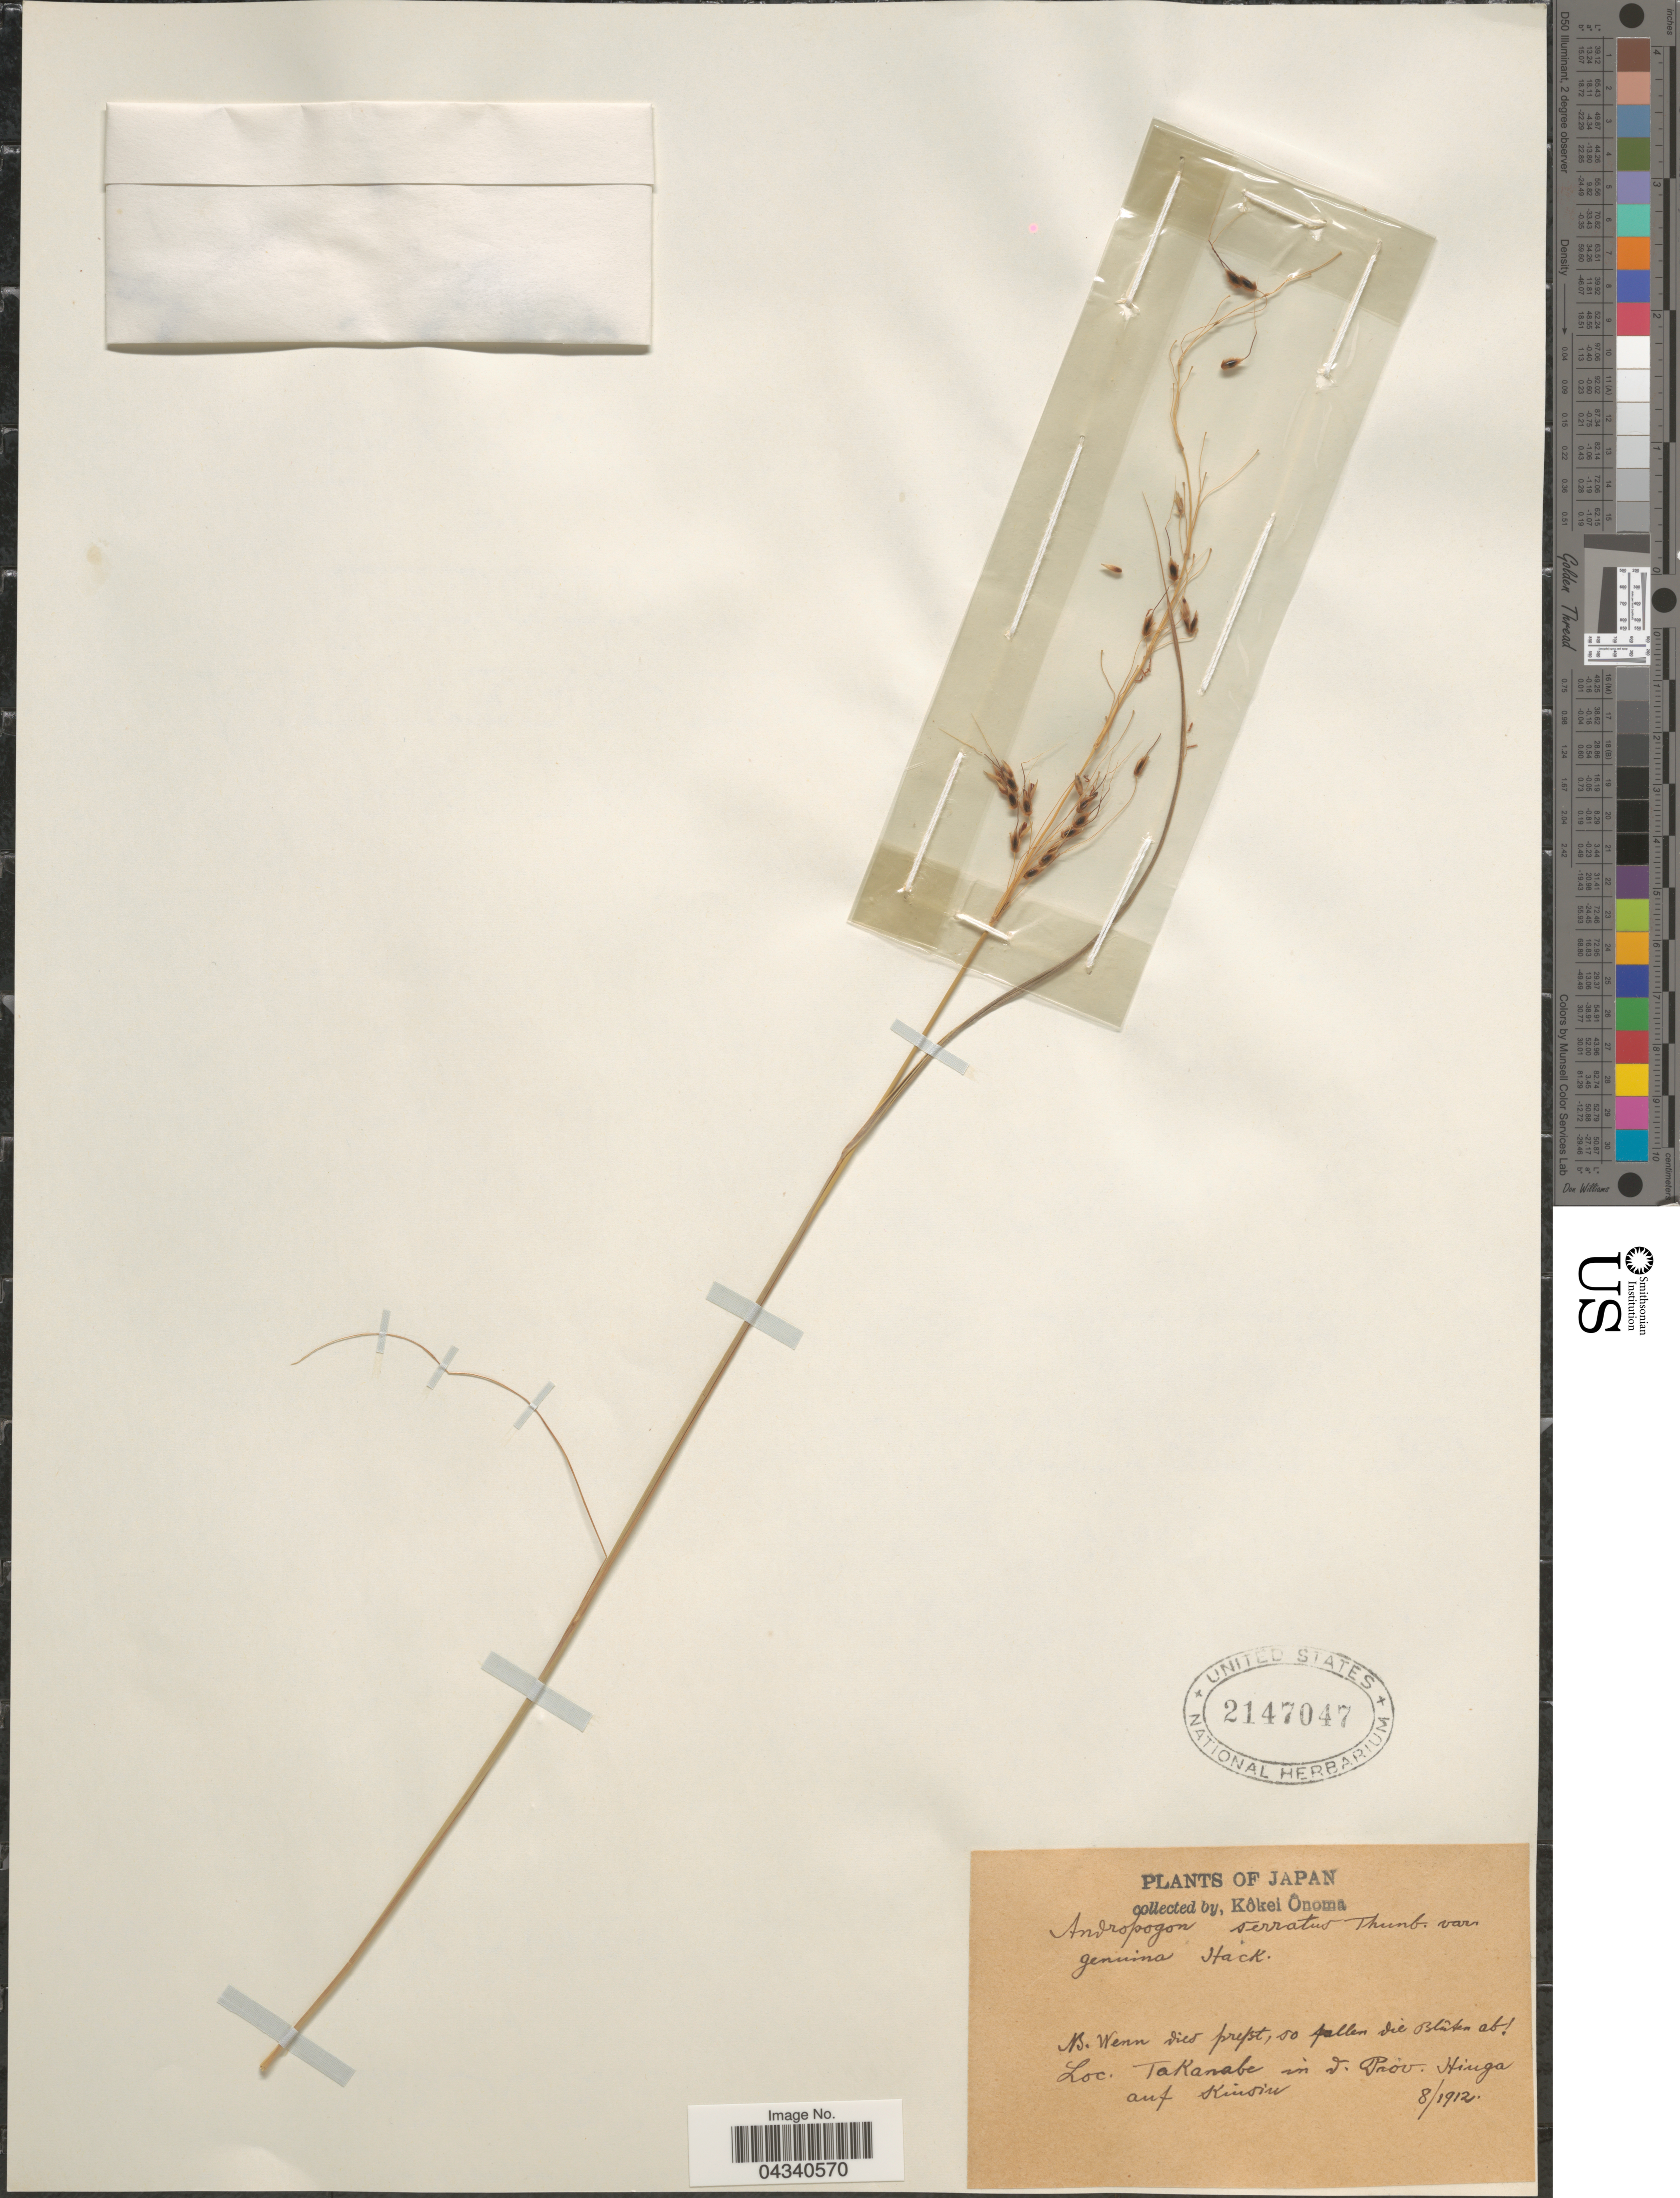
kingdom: Plantae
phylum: Tracheophyta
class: Liliopsida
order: Poales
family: Poaceae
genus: Sorghum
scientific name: Sorghum nitidum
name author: (Vahl) Pers.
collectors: K. Onoma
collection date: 1912-08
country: Japan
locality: Takanabe in d. Prov. Hiuga auf Kiusiu.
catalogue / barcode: US 2147047